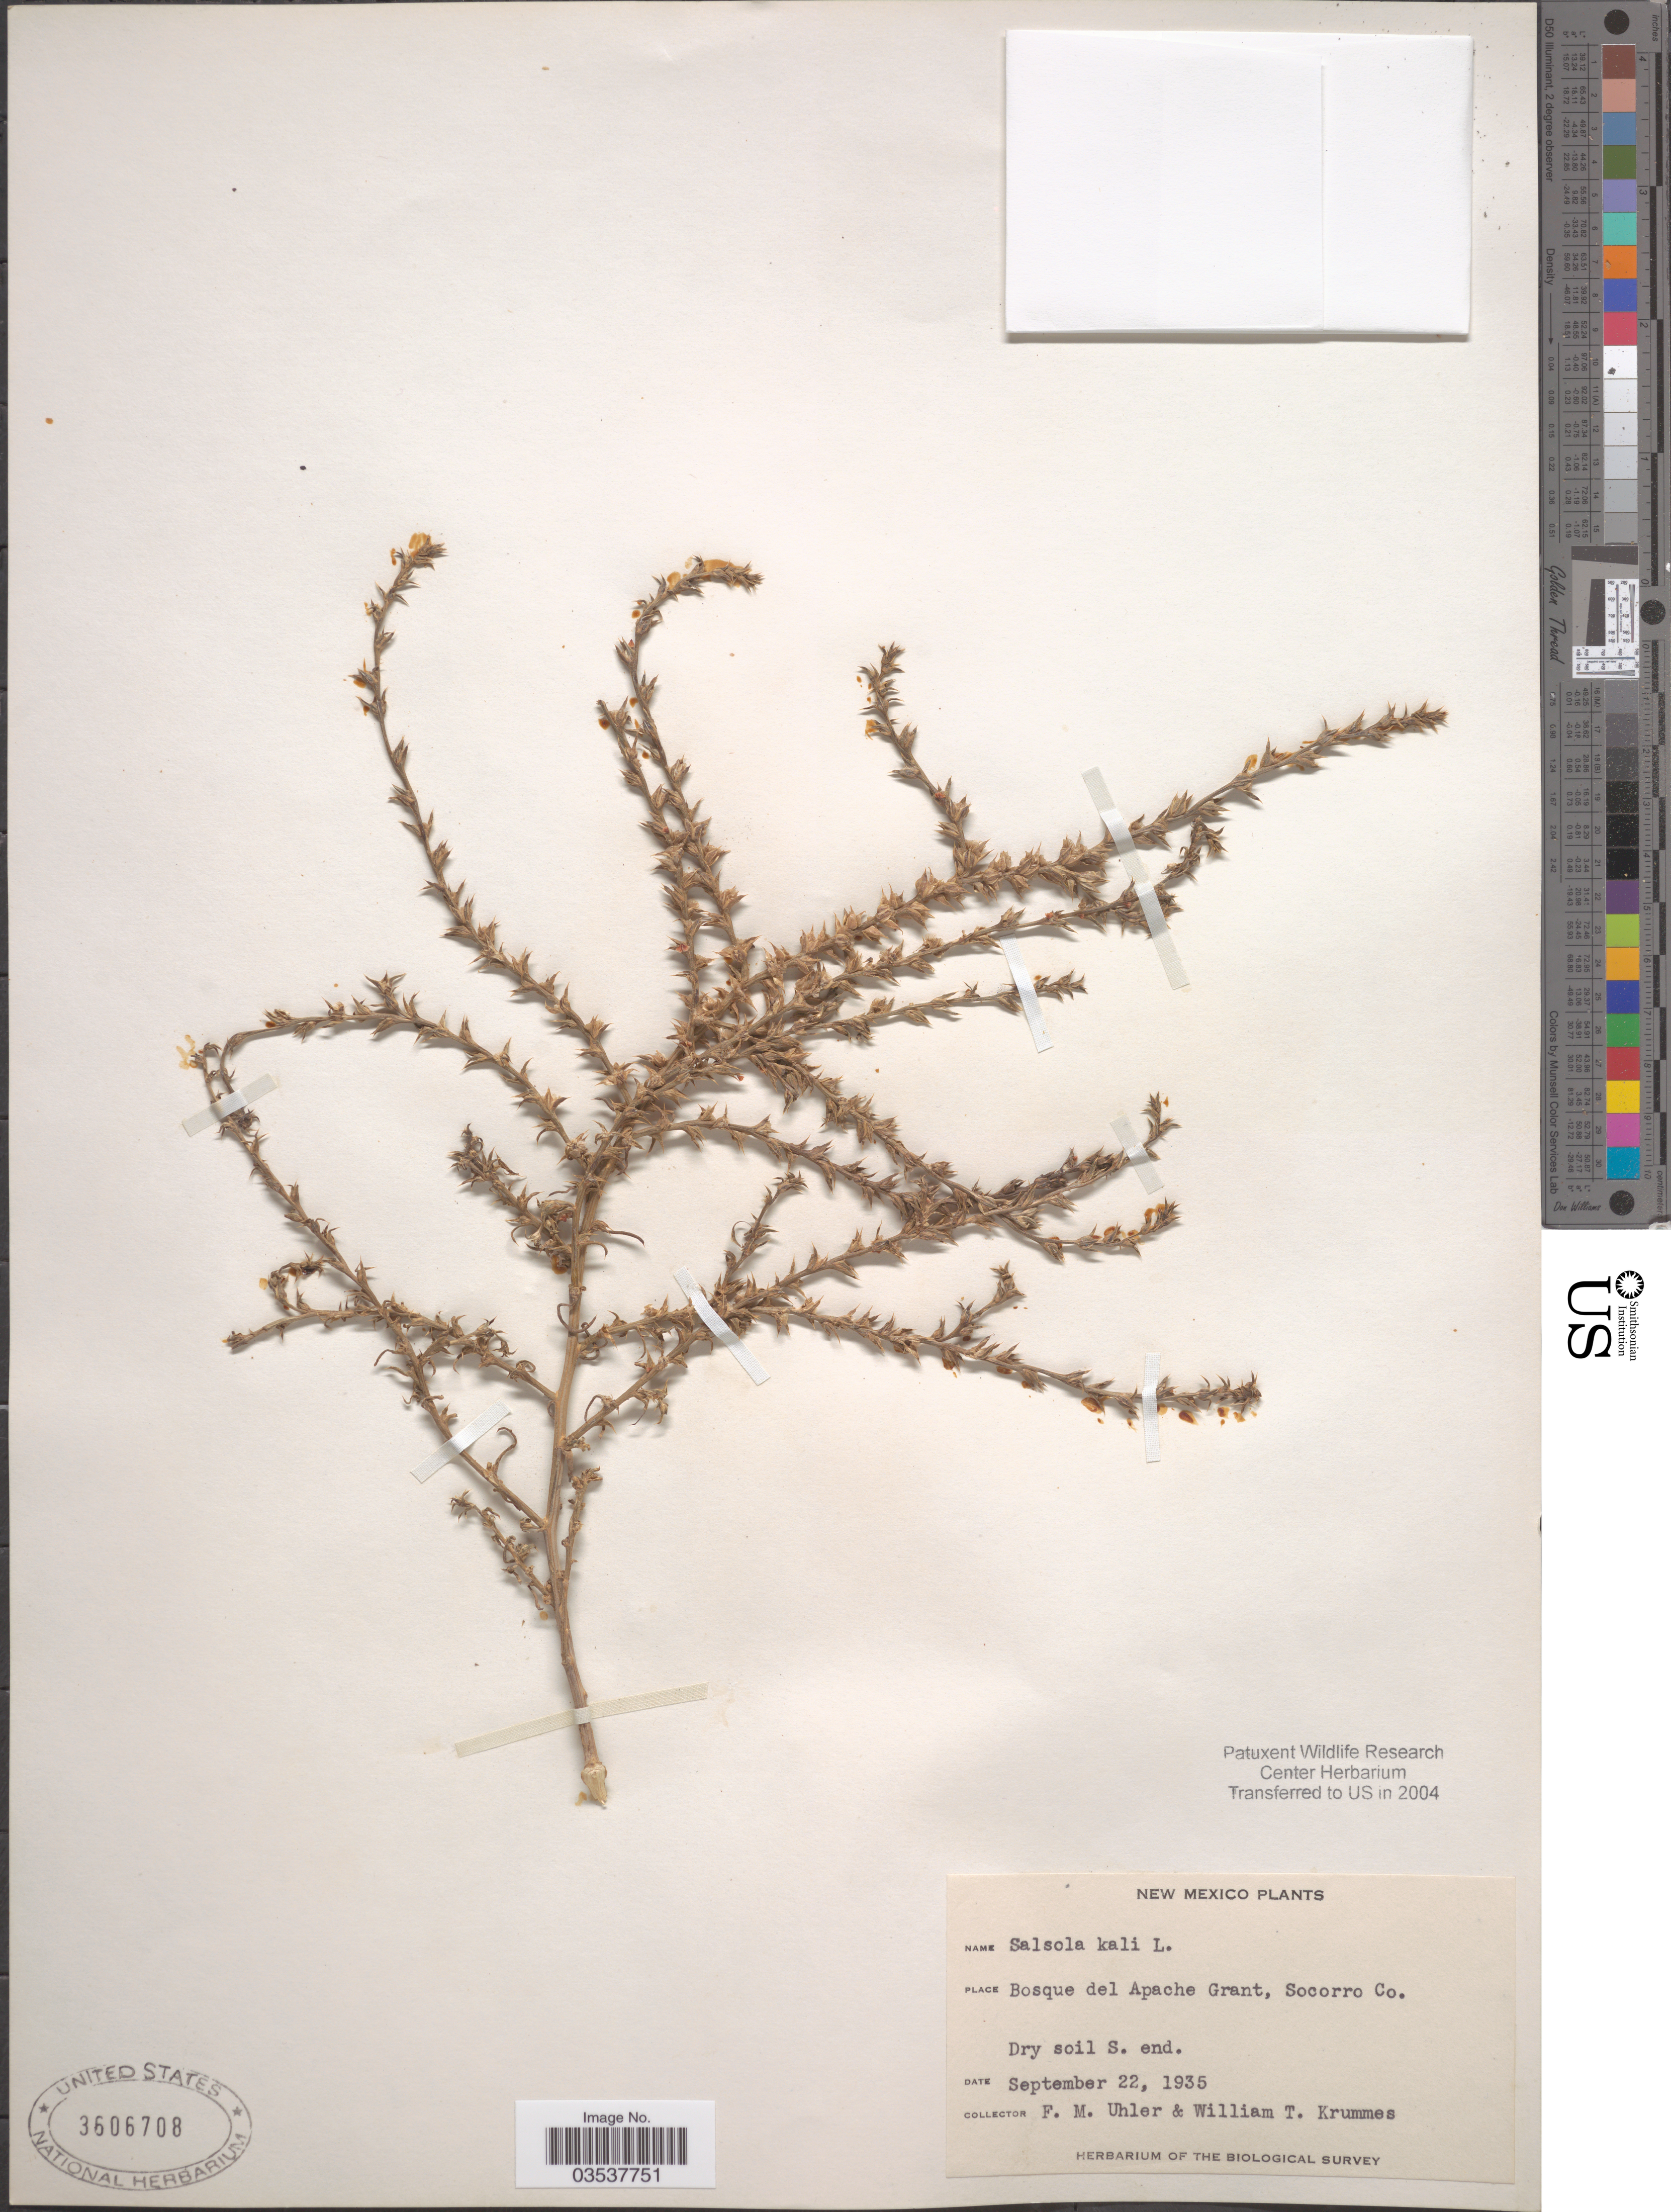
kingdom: Plantae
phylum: Tracheophyta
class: Magnoliopsida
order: Caryophyllales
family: Amaranthaceae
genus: Salsola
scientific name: Salsola kali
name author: L.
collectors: F. M. Uhler & W. Krummes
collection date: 1935-09-22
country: United States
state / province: New Mexico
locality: Bosque del Apache Grant, Socorro Co.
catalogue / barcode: US 3606708